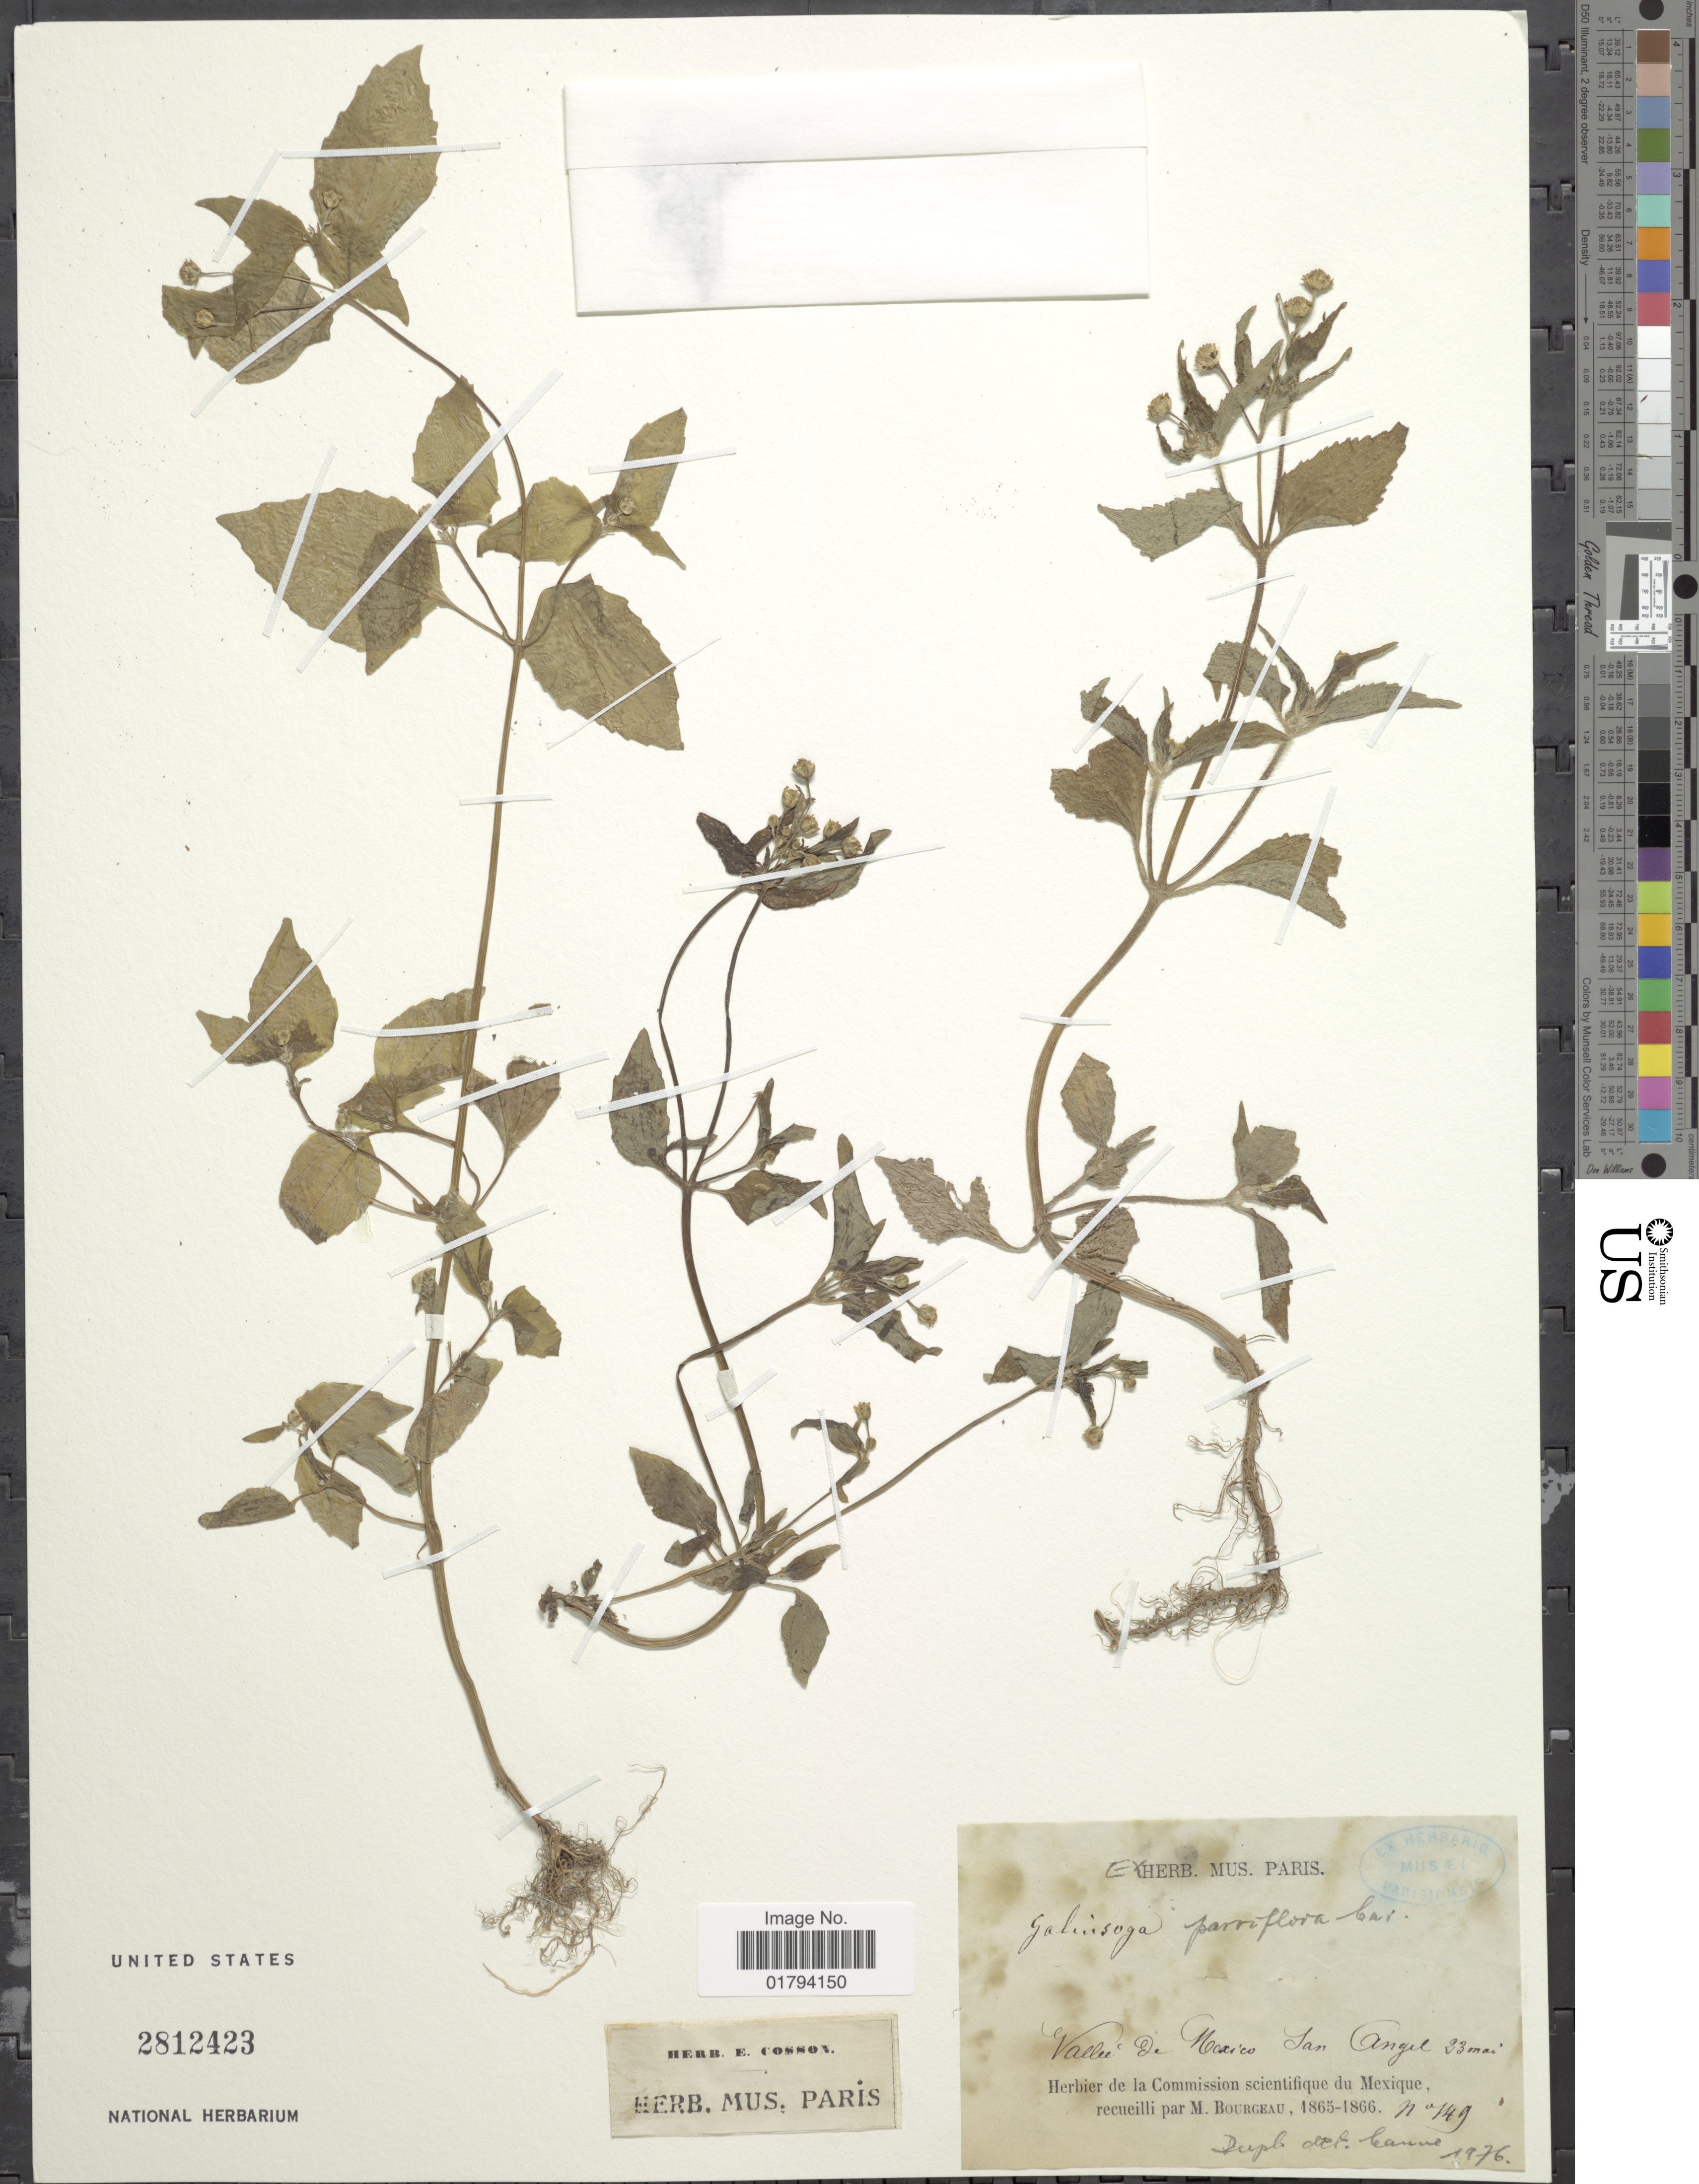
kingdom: Plantae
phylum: Tracheophyta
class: Magnoliopsida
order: Asterales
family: Asteraceae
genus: Galinsoga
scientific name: Galinsoga quadriradiata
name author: Ruiz & Pav.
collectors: M. Bourgeau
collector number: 149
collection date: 1865-05-23/1866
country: Mexico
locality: Vallei d'Mexico, San Angel.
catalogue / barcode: US 2812423